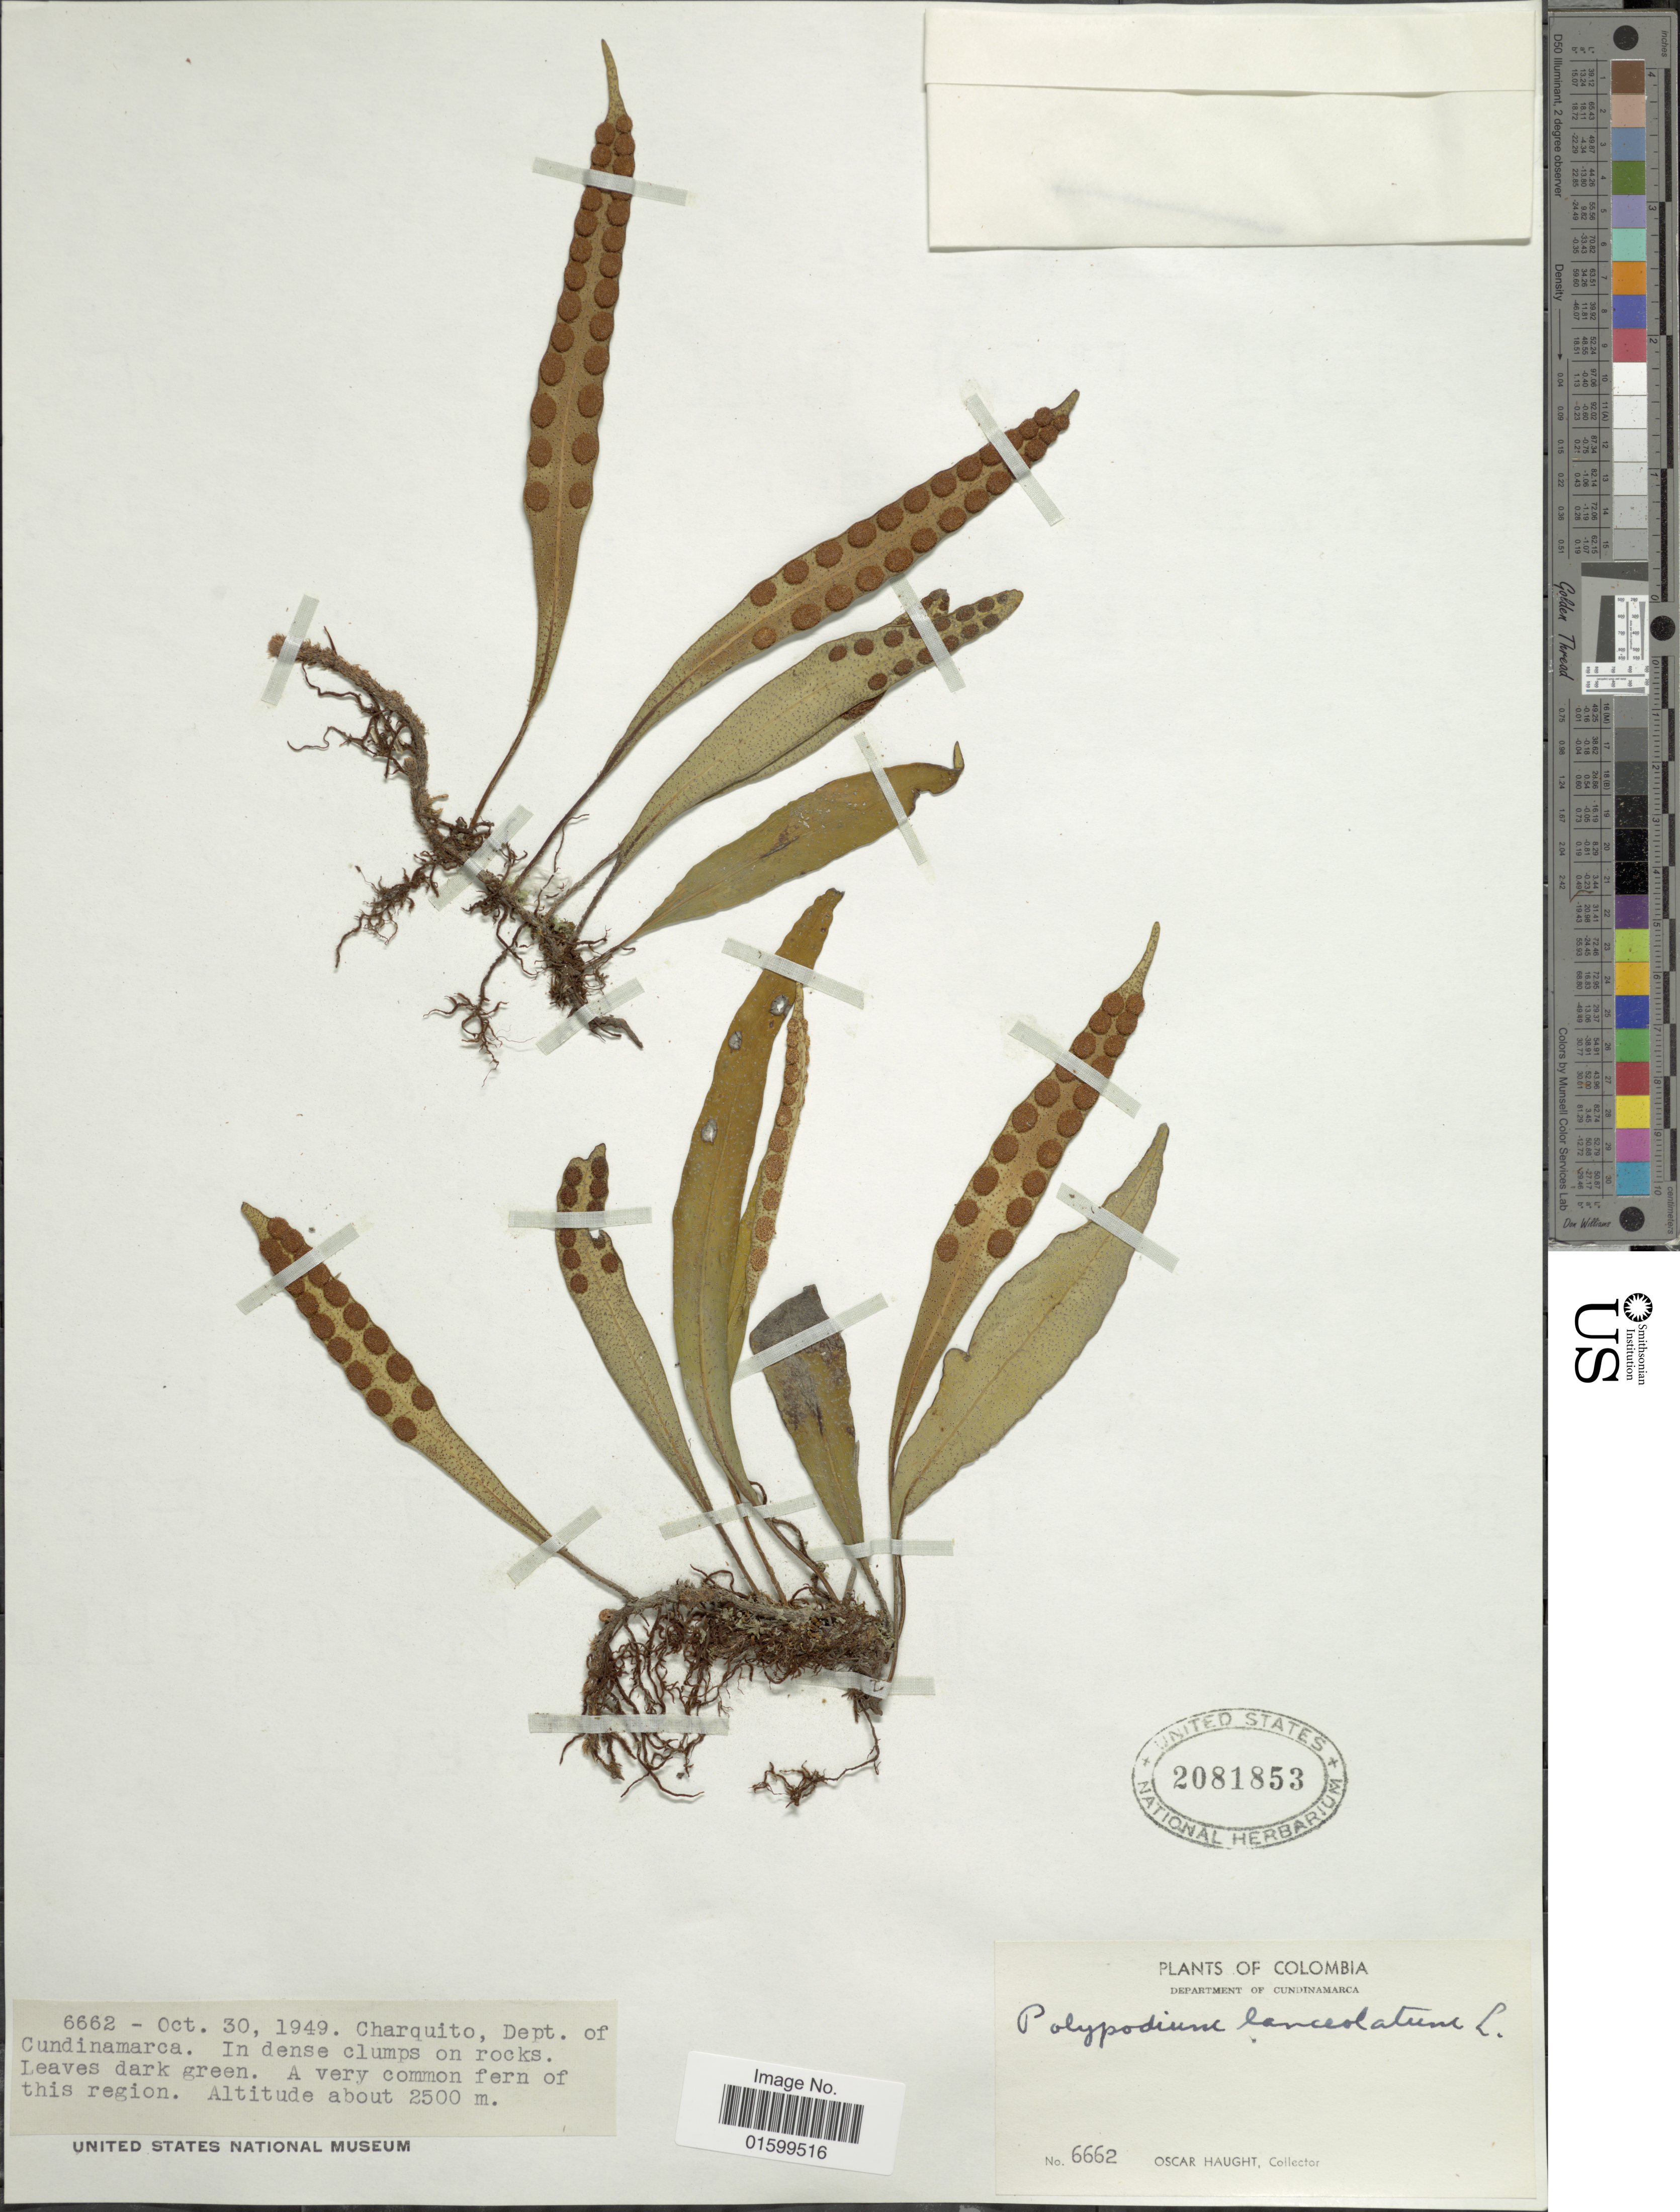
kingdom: Plantae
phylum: Tracheophyta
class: Polypodiopsida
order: Polypodiales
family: Polypodiaceae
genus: Pleopeltis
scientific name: Pleopeltis macrocarpa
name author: (Bory ex Willd.) Kaulf.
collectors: O. Haught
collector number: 6662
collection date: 1949-10-30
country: Colombia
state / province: Cundinamarca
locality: Department of Cundinamarca, Charquito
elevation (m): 2500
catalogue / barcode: US 2081853